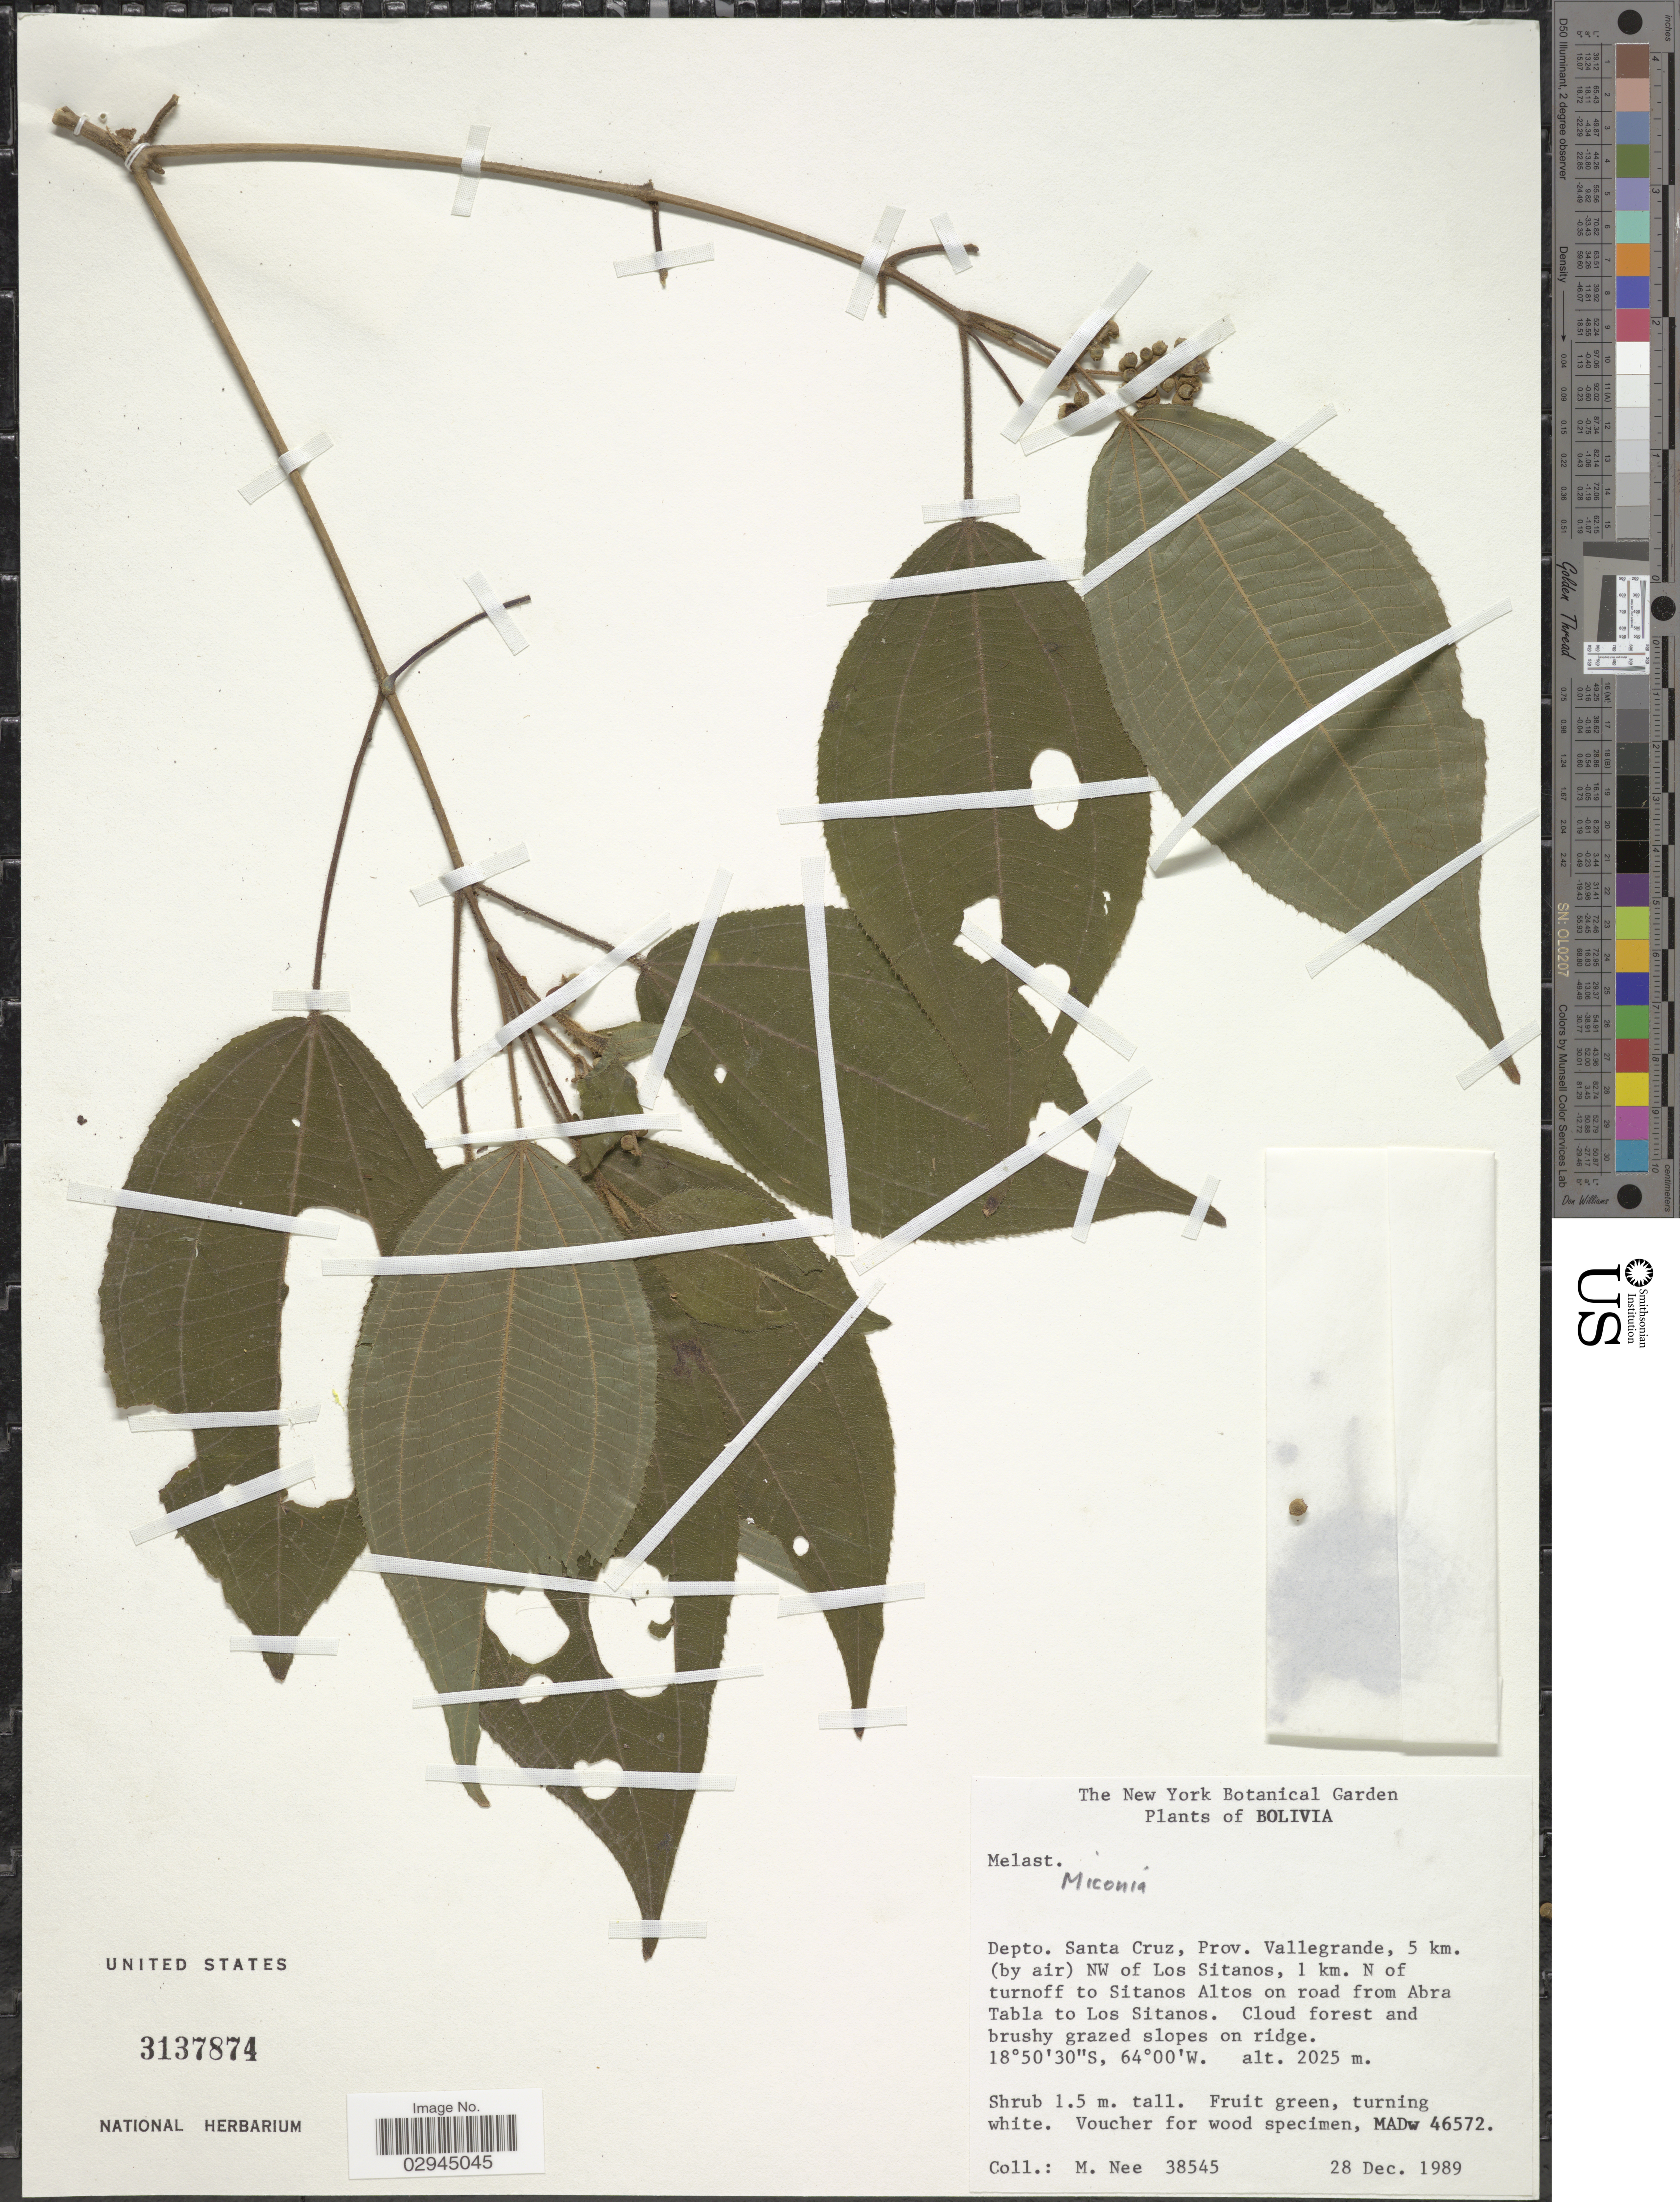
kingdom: Plantae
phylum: Tracheophyta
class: Magnoliopsida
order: Myrtales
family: Melastomataceae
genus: Miconia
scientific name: Miconia sp.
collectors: M. Nee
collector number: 38545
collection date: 1989-12-28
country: Bolivia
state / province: Santa Cruz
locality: Depto. Santa Cruz, Prov. Vallegrande, 5 km. (by air) NW of Los Sitanos, 1 km. N of turnoff to Sitanos Altos on road from Abra Tabla to Los Sitanos.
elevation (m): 2025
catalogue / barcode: US 3137874